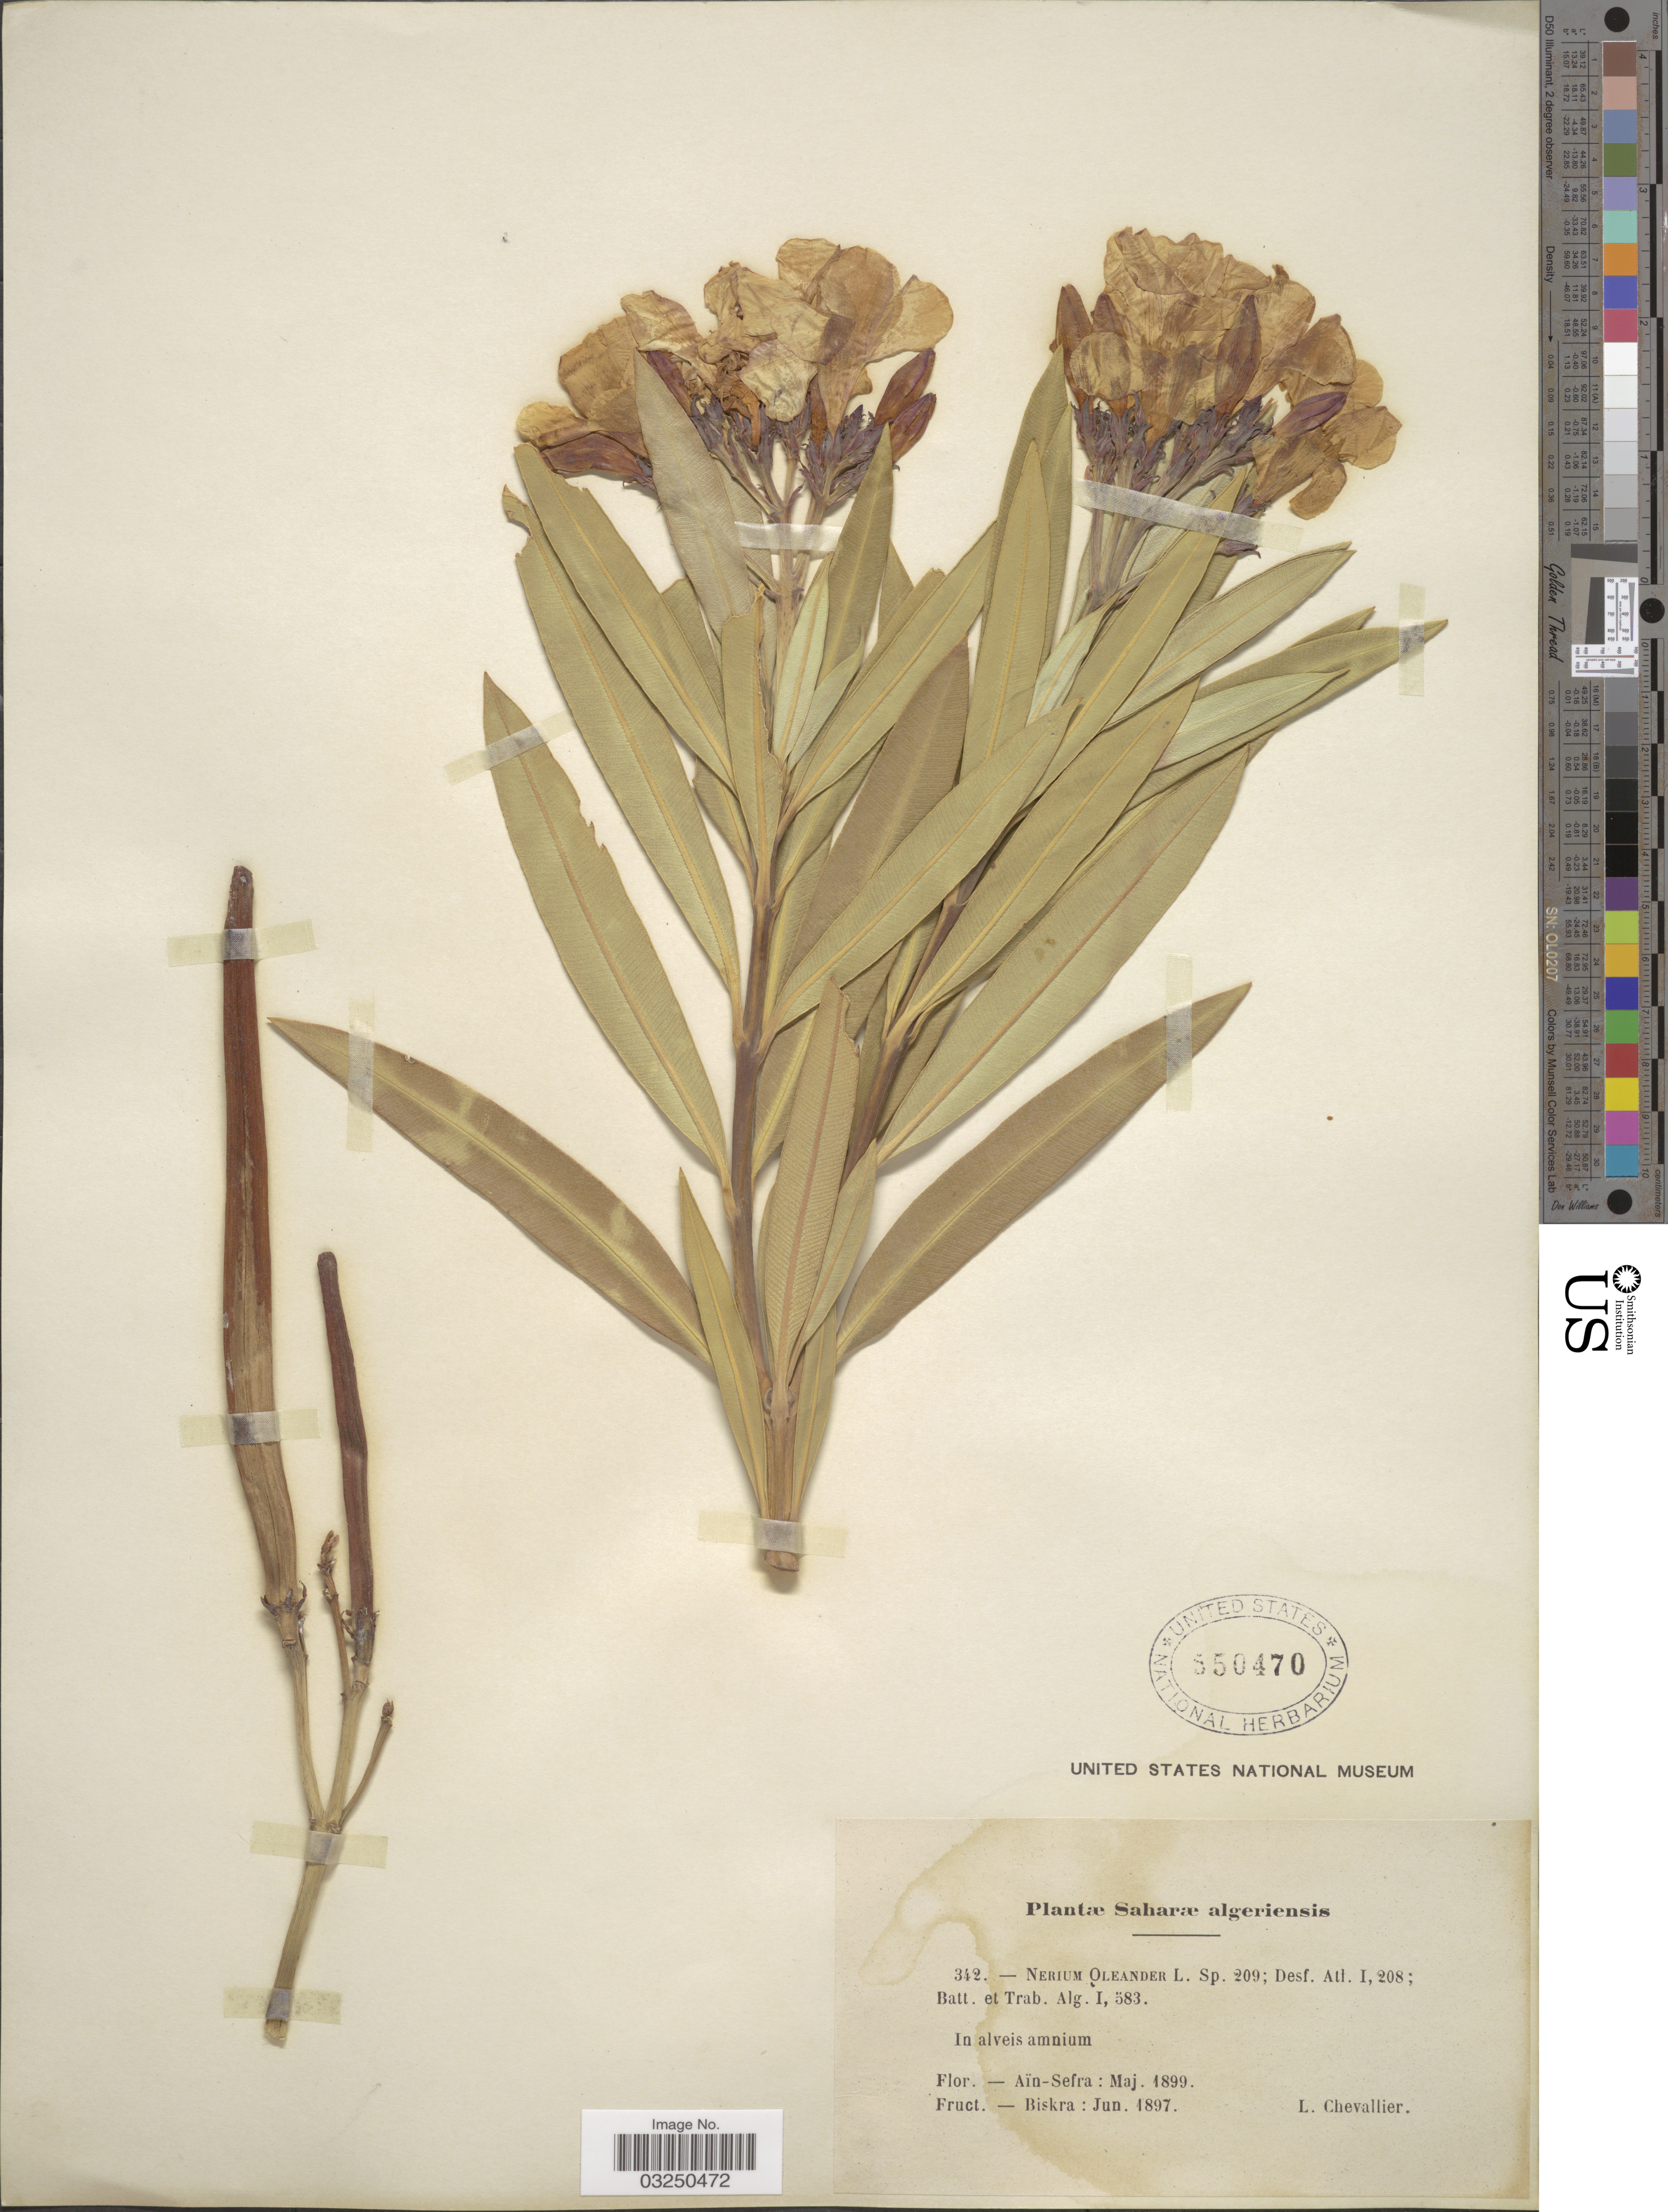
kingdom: Plantae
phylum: Tracheophyta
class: Magnoliopsida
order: Gentianales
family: Apocynaceae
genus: Nerium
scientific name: Nerium oleander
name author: L.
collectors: L. Chevallier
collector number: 342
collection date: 1897-06/1899-05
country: Algeria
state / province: Biskra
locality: Saharæ algeriensis. Aïn-Sefra.